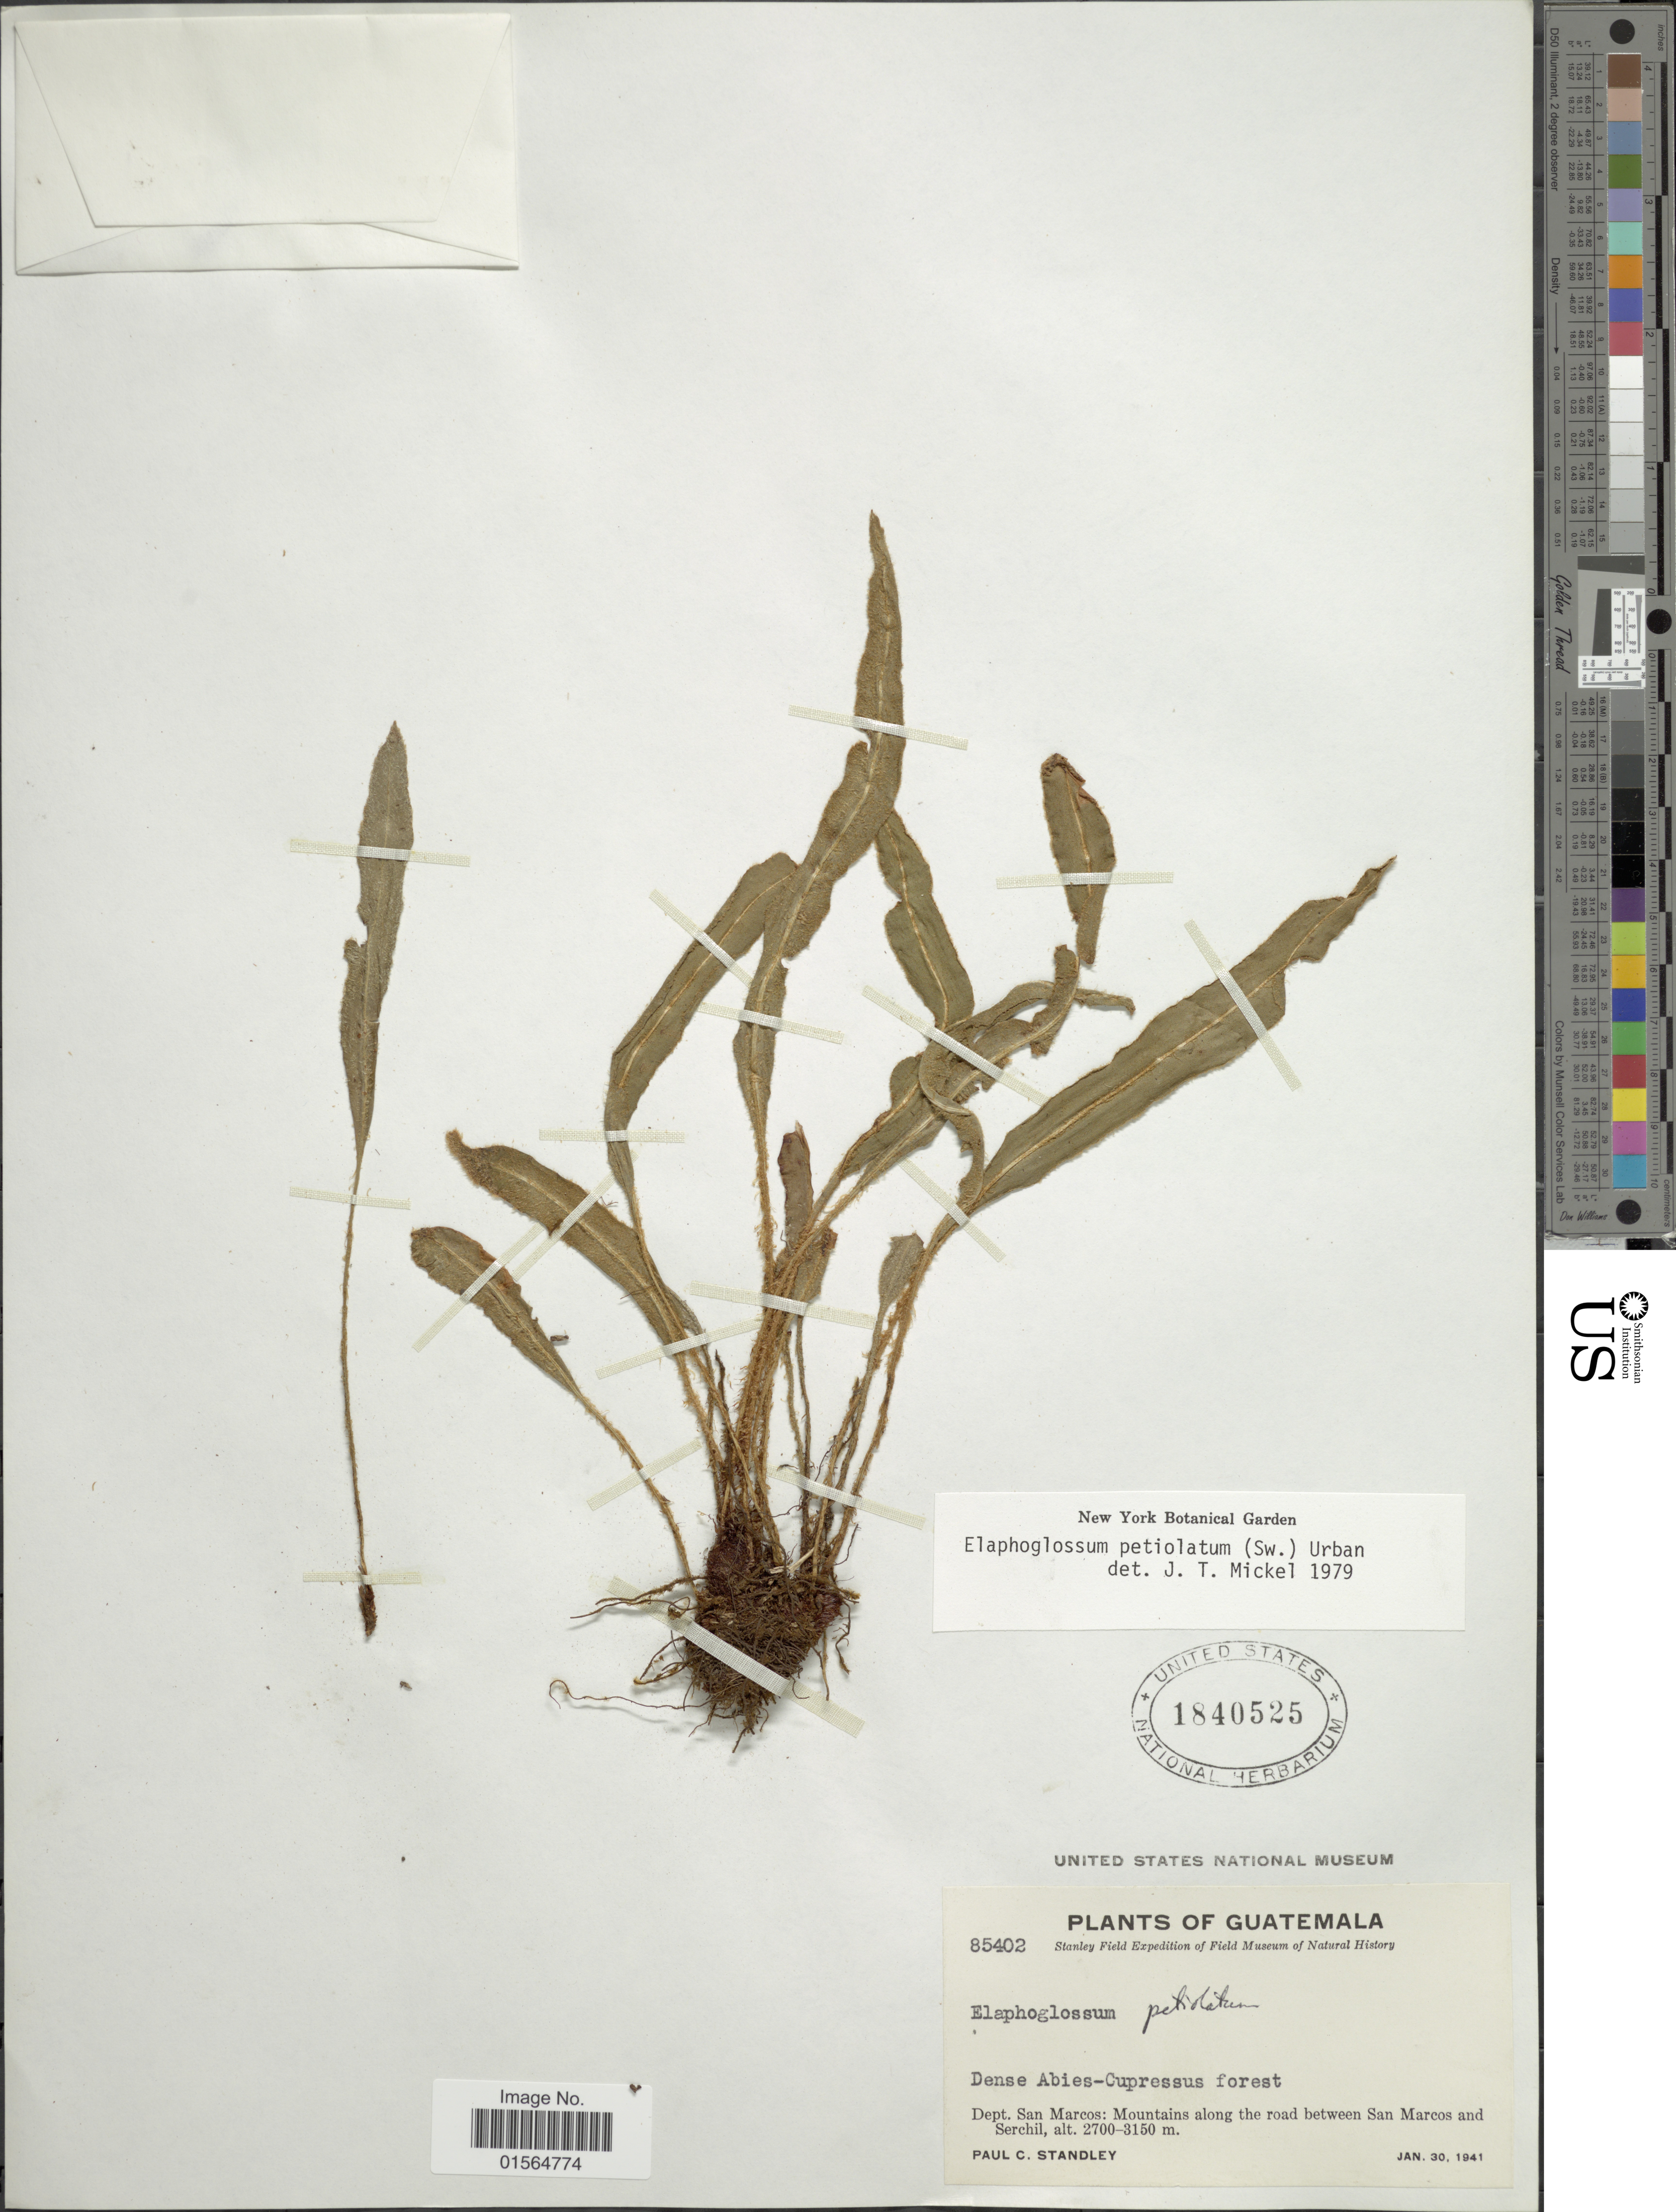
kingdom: Plantae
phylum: Tracheophyta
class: Polypodiopsida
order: Polypodiales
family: Dryopteridaceae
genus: Elaphoglossum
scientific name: Elaphoglossum petiolatum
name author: (Sw.) Urb.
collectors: P. C. Standley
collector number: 85402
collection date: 1941-01-30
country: Guatemala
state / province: San Marcos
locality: Mountains along the road between San Marcos and Serchil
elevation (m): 2700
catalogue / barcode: US 1840525